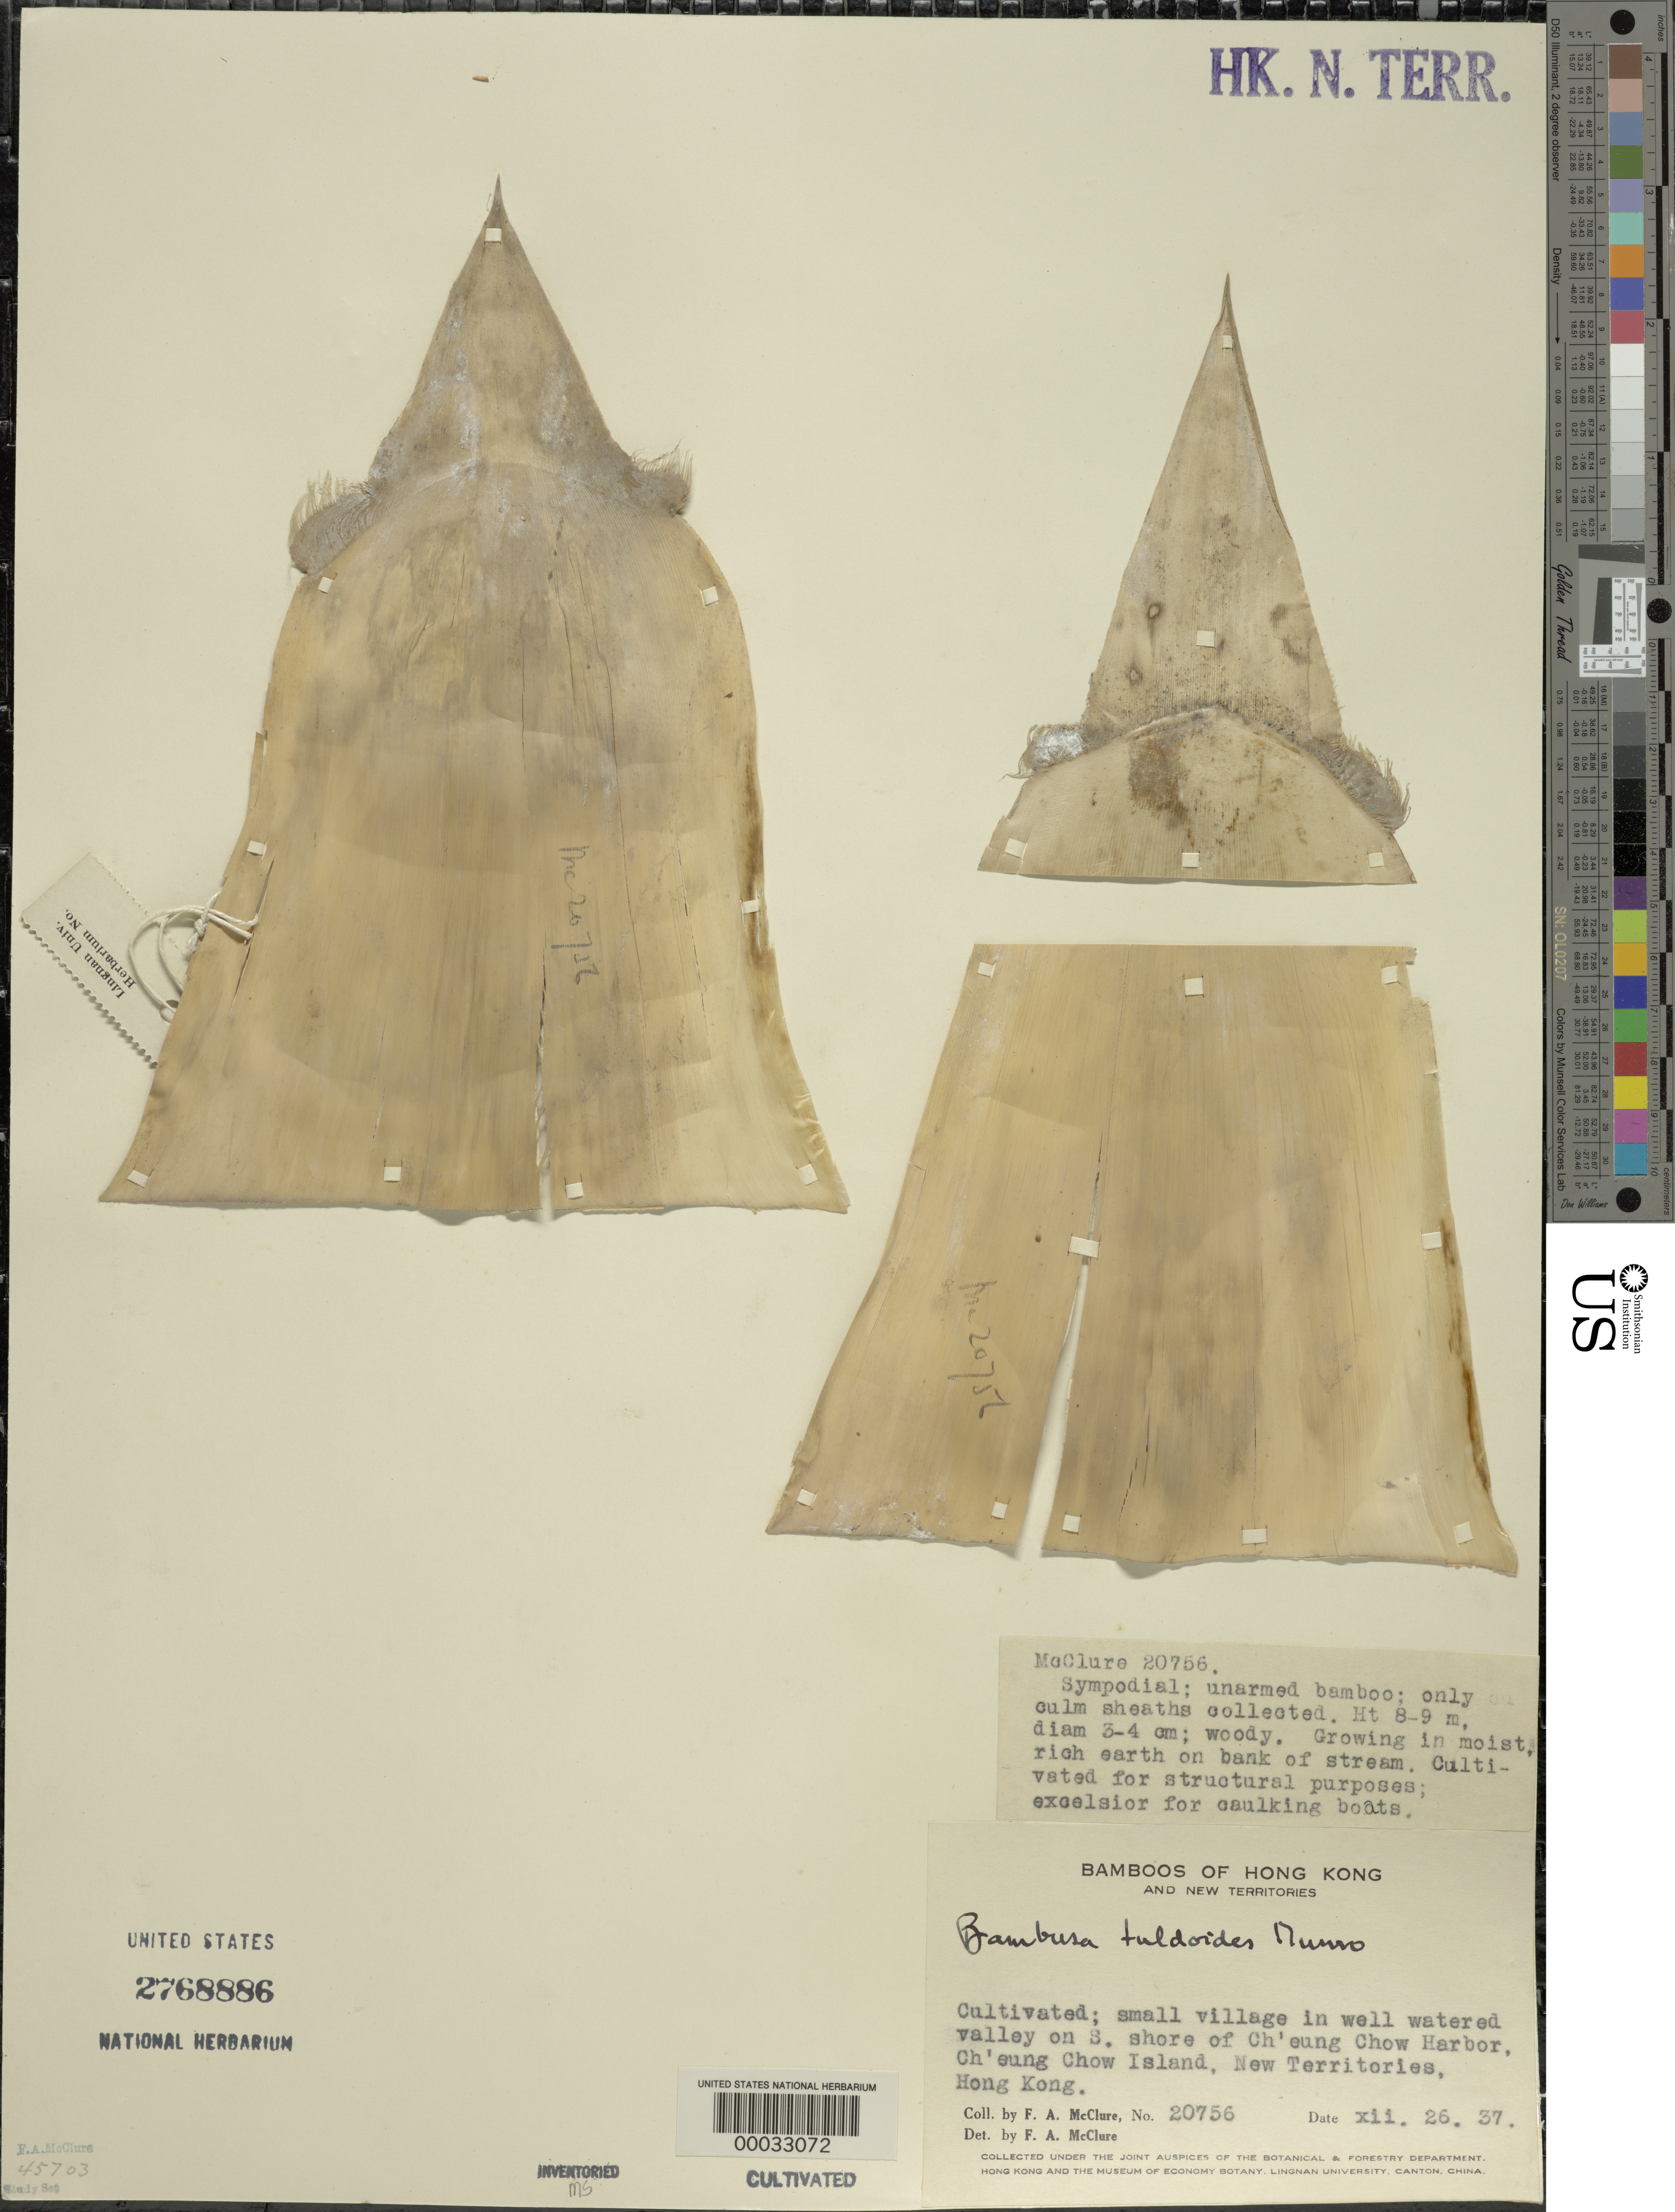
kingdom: Plantae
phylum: Tracheophyta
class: Liliopsida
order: Poales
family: Poaceae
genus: Bambusa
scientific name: Bambusa tuldoides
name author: Munro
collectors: F. A. McClure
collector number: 20756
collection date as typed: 26 Dec 1937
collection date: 1937-12-26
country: China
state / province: Hong Kong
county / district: New Territories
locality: Ch'eung chow i.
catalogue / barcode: US 2768886